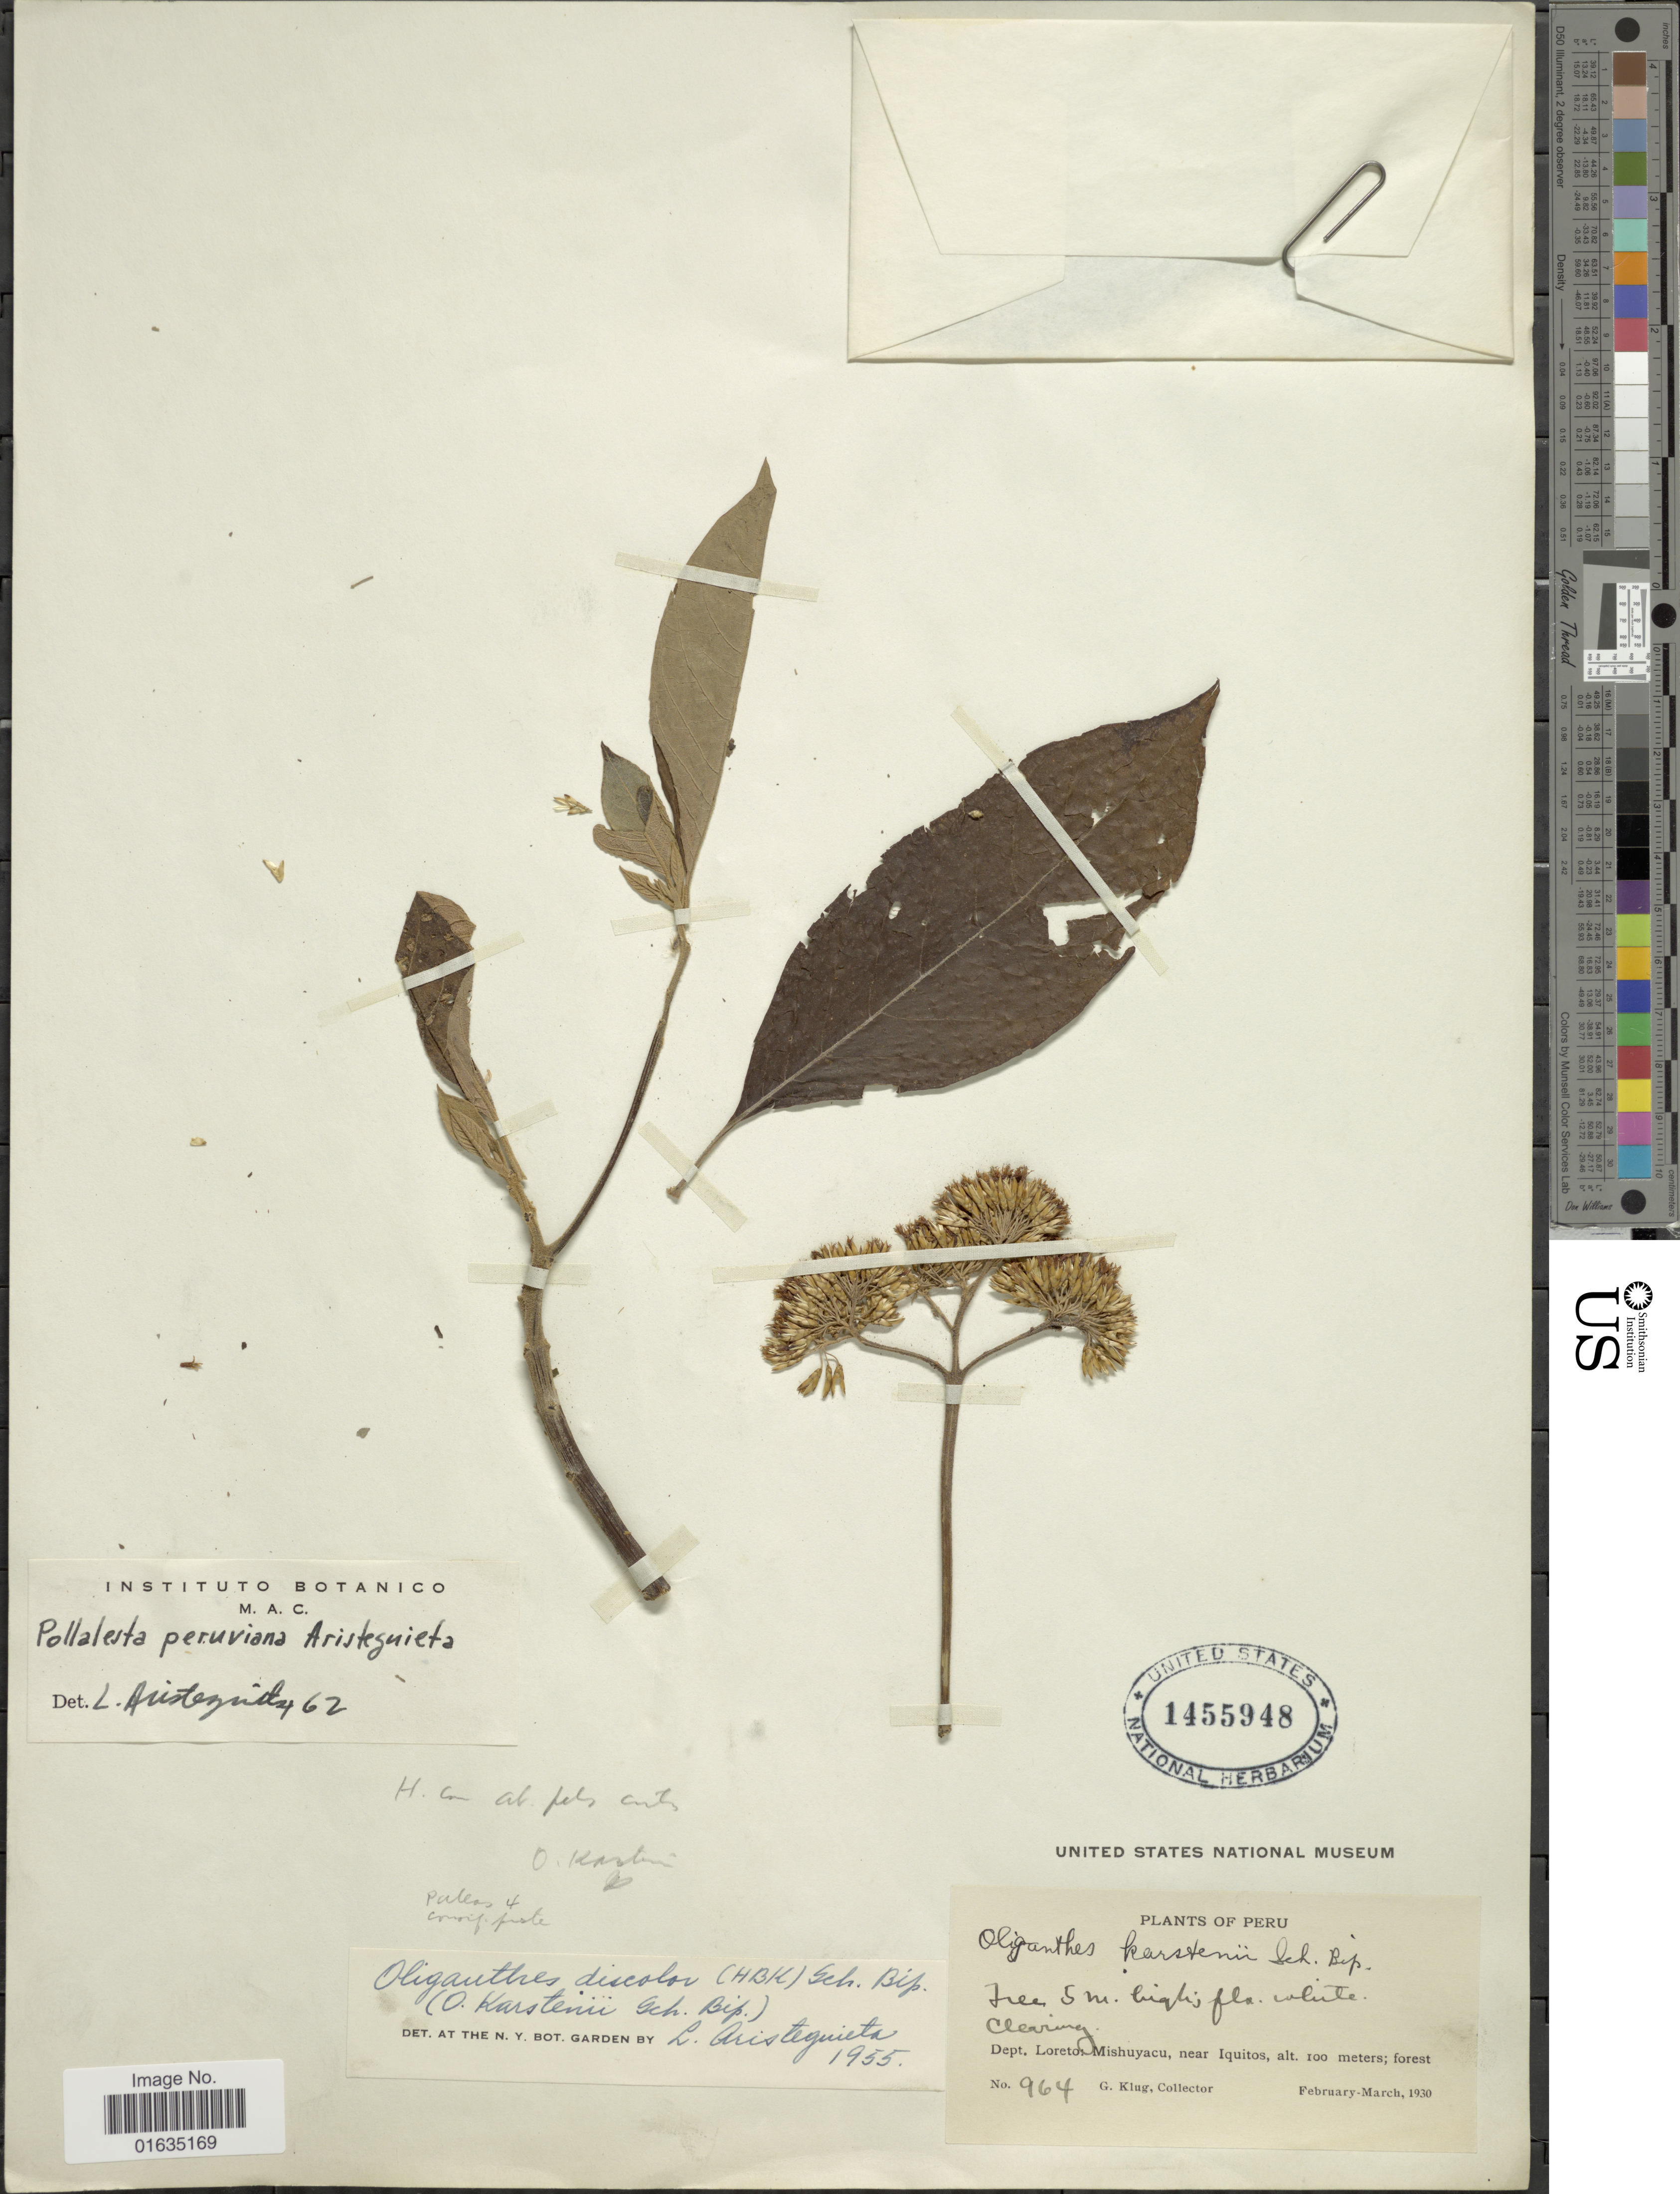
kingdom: Plantae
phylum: Tracheophyta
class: Magnoliopsida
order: Asterales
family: Asteraceae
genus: Pollalesta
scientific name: Pollalesta discolor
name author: (Kunth) Aristeg.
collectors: G. Klug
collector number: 964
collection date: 1930-02/1930-03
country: Peru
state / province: Loreto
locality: Dept. Loreto, Mishuyacu, near Iquitos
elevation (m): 100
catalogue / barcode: US 1455948